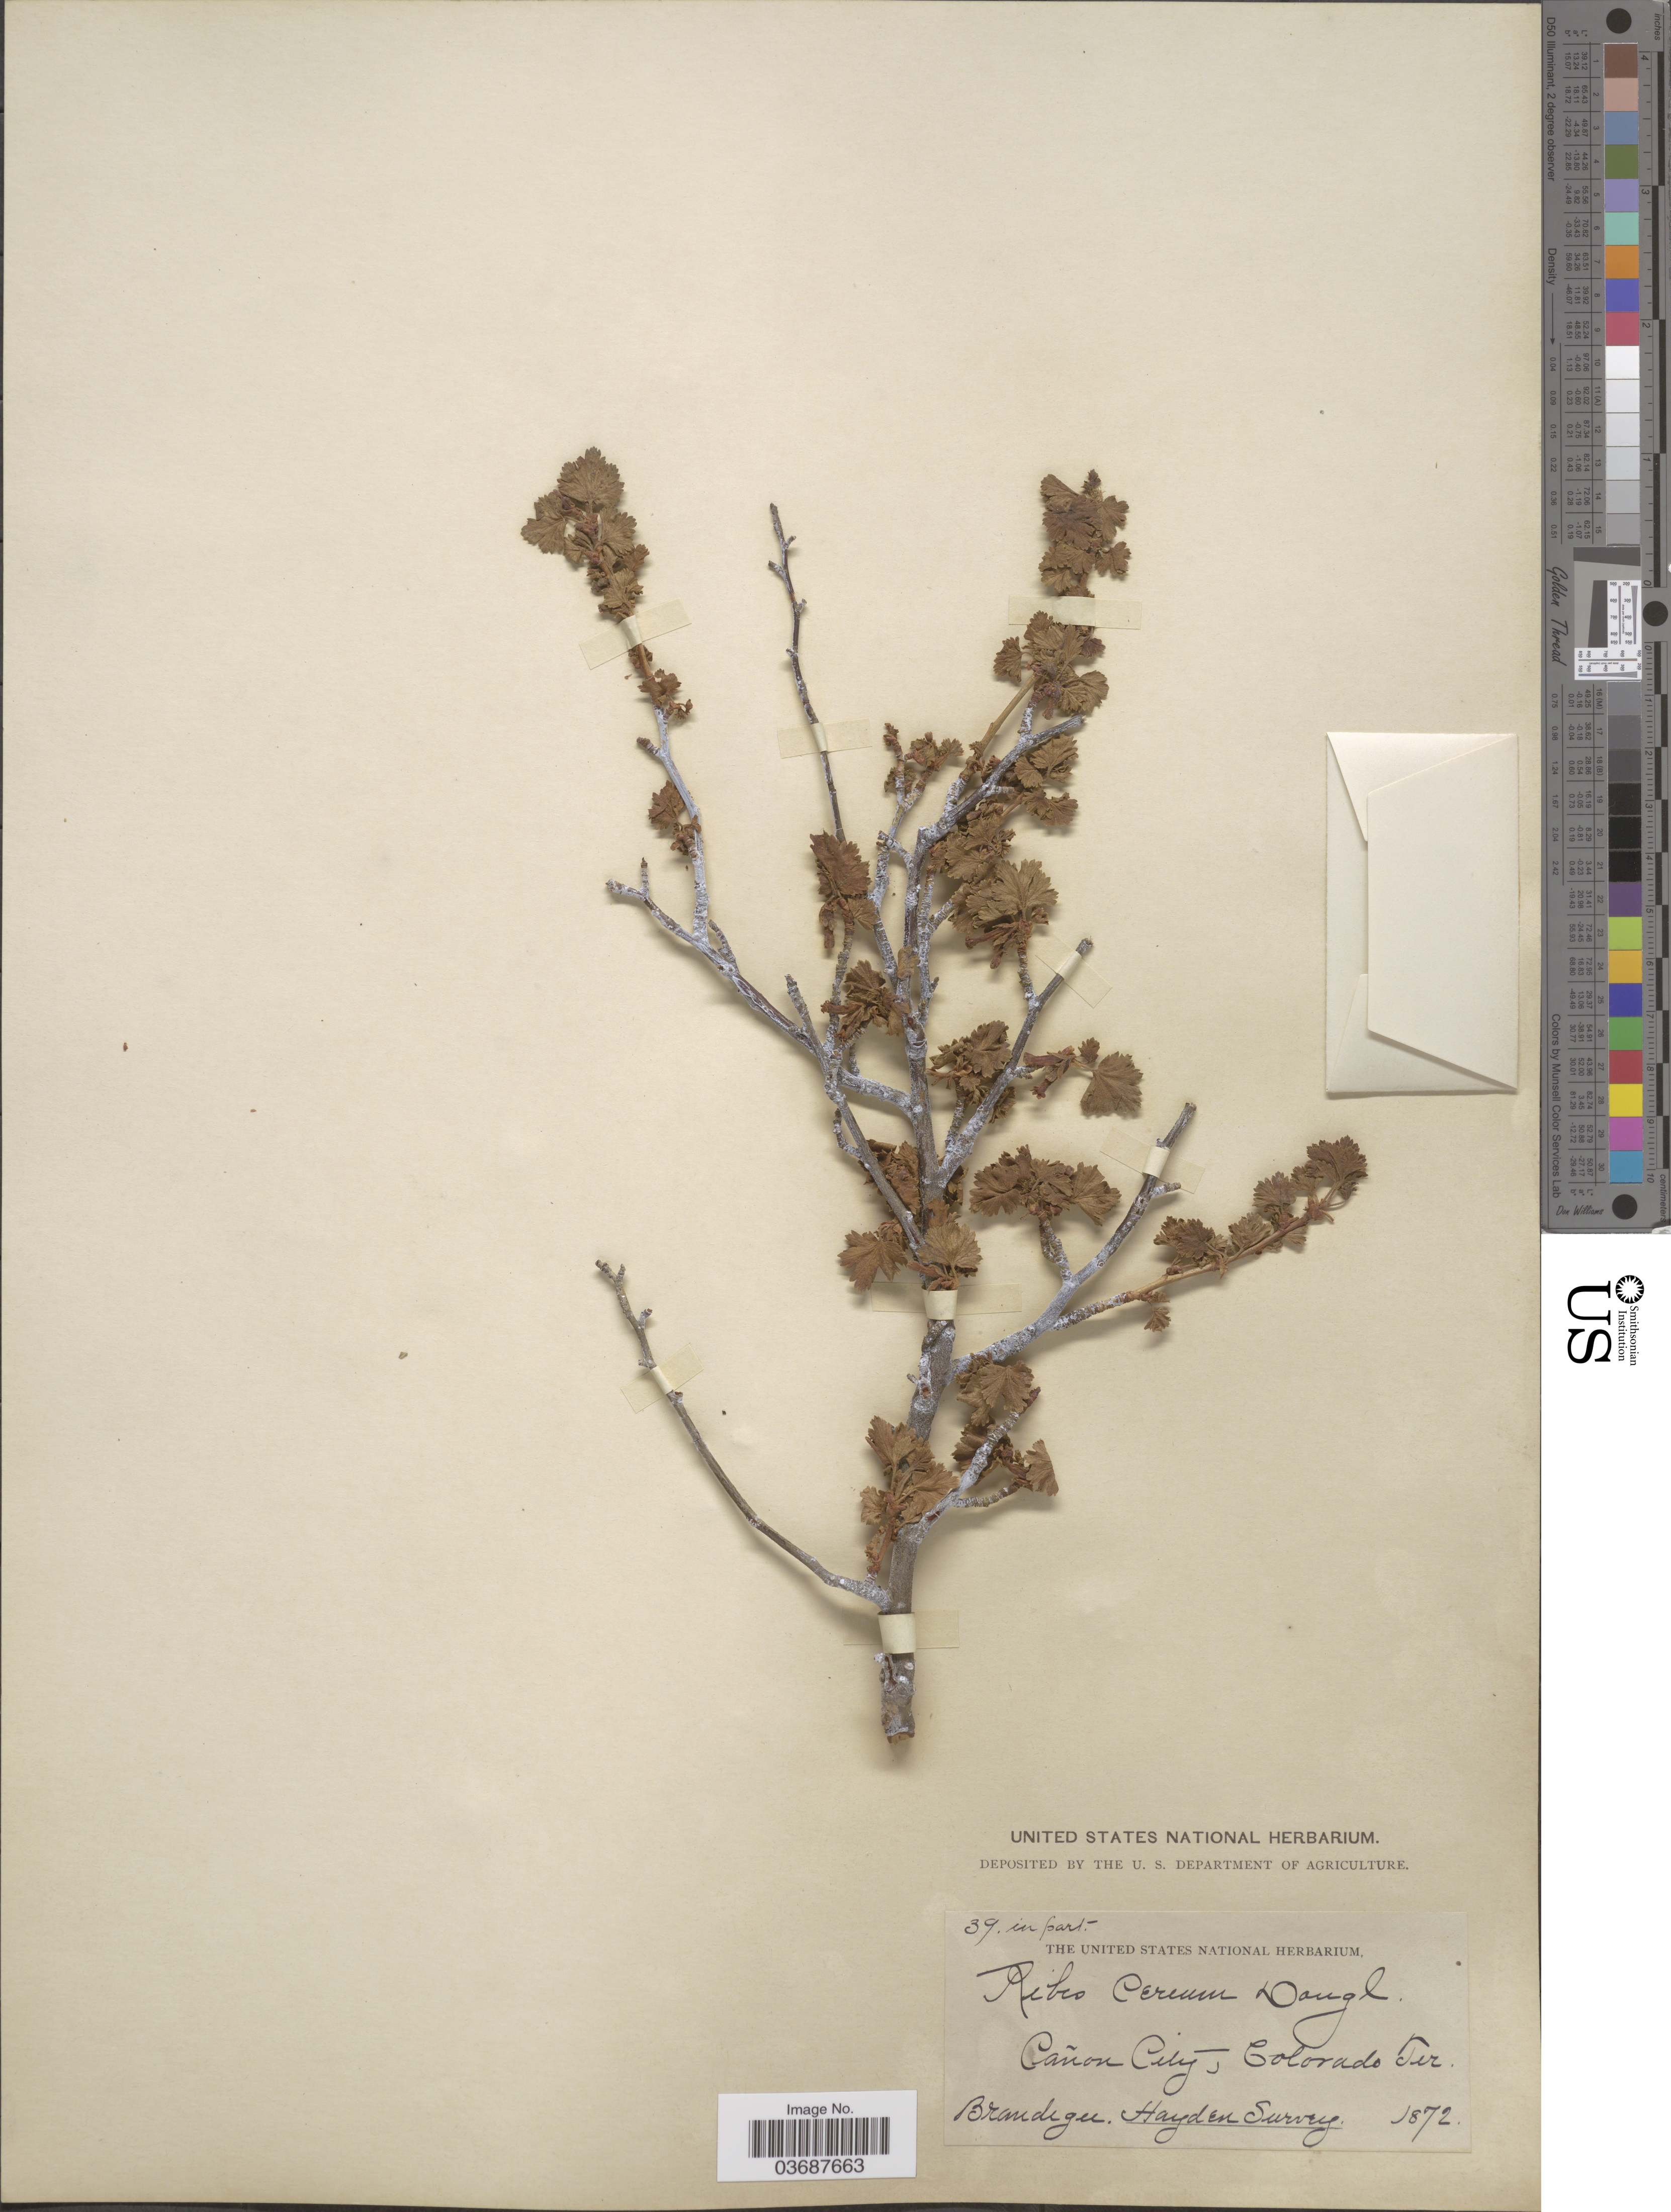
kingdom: Plantae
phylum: Tracheophyta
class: Magnoliopsida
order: Saxifragales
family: Grossulariaceae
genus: Ribes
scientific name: Ribes inebrians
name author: Lindl.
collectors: -- Brandegee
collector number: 39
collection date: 1872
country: United States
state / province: Colorado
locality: Cañon City, Colorado Ter.